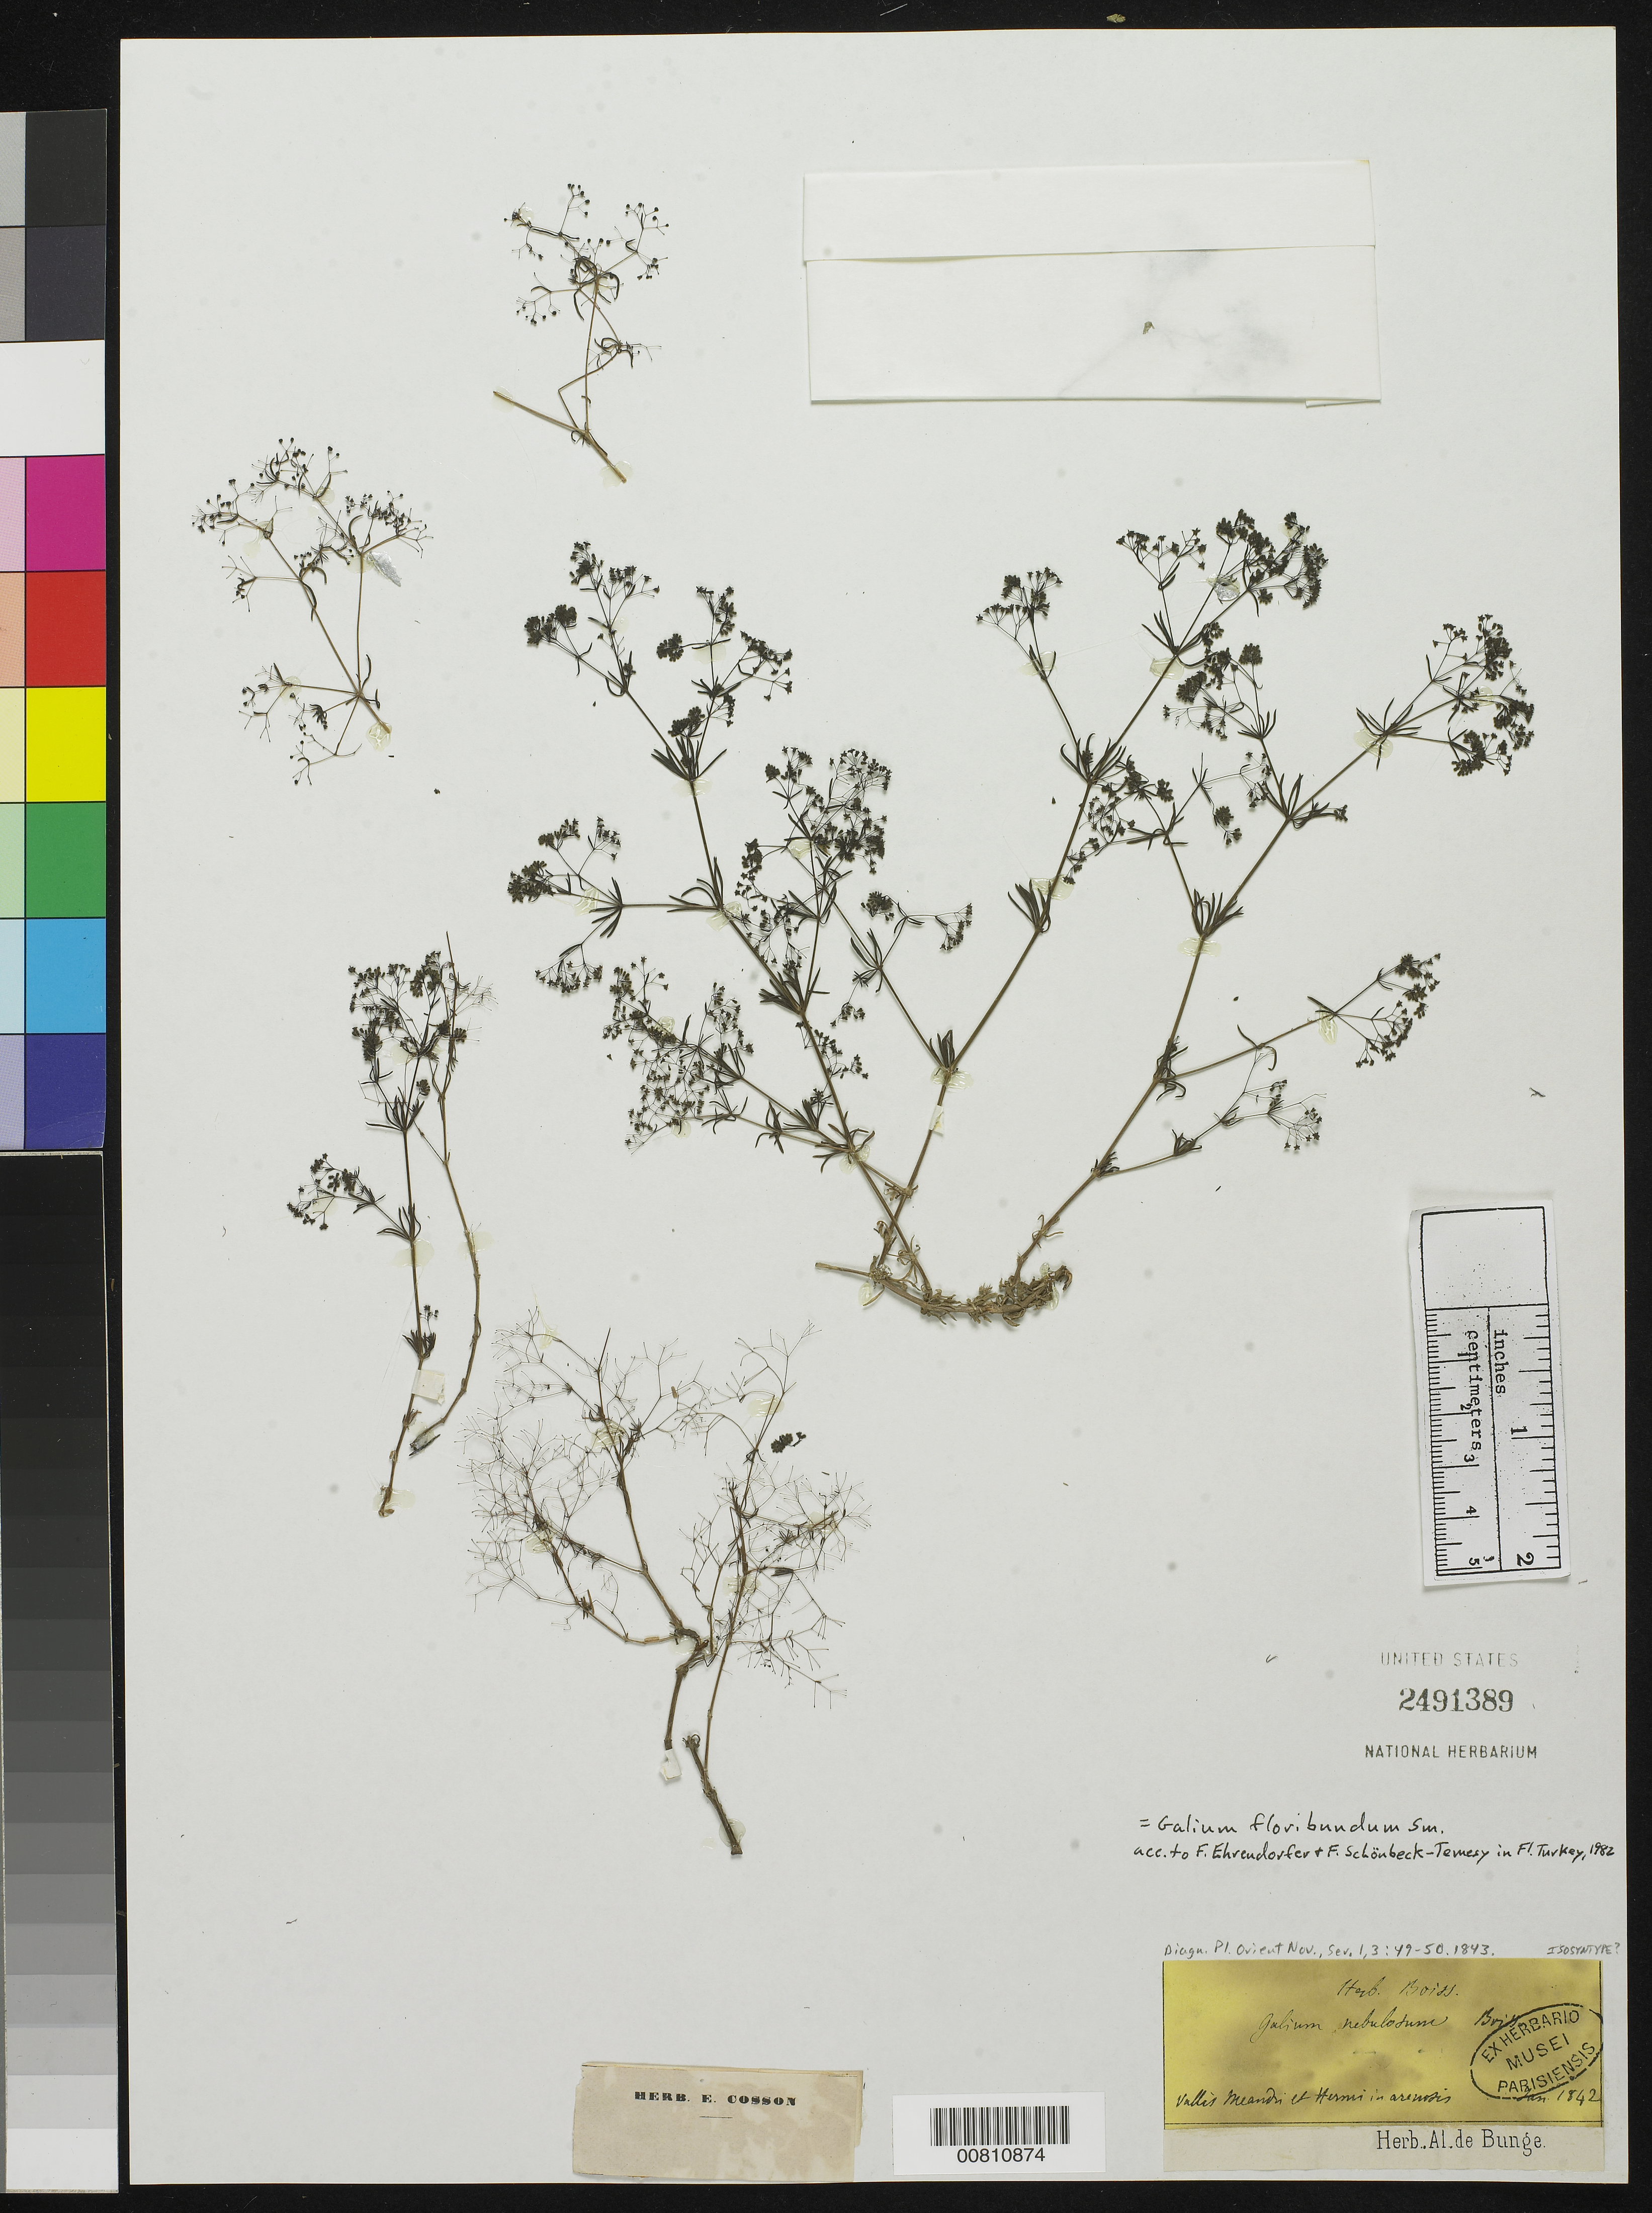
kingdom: Plantae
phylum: Tracheophyta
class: Magnoliopsida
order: Gentianales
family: Rubiaceae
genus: Galium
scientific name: Galium nebulosum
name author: Boiss.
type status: Possible Syntype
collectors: P. Boissier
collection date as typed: Jun 1842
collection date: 1842-06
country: Turkey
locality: Vallis Meandri et Hermi in arenosis.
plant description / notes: Synonym acc. to F. Ehrendorfer & E. Schönbeck-Temesy 1982, in Fl. Turkey.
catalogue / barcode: US 2491389